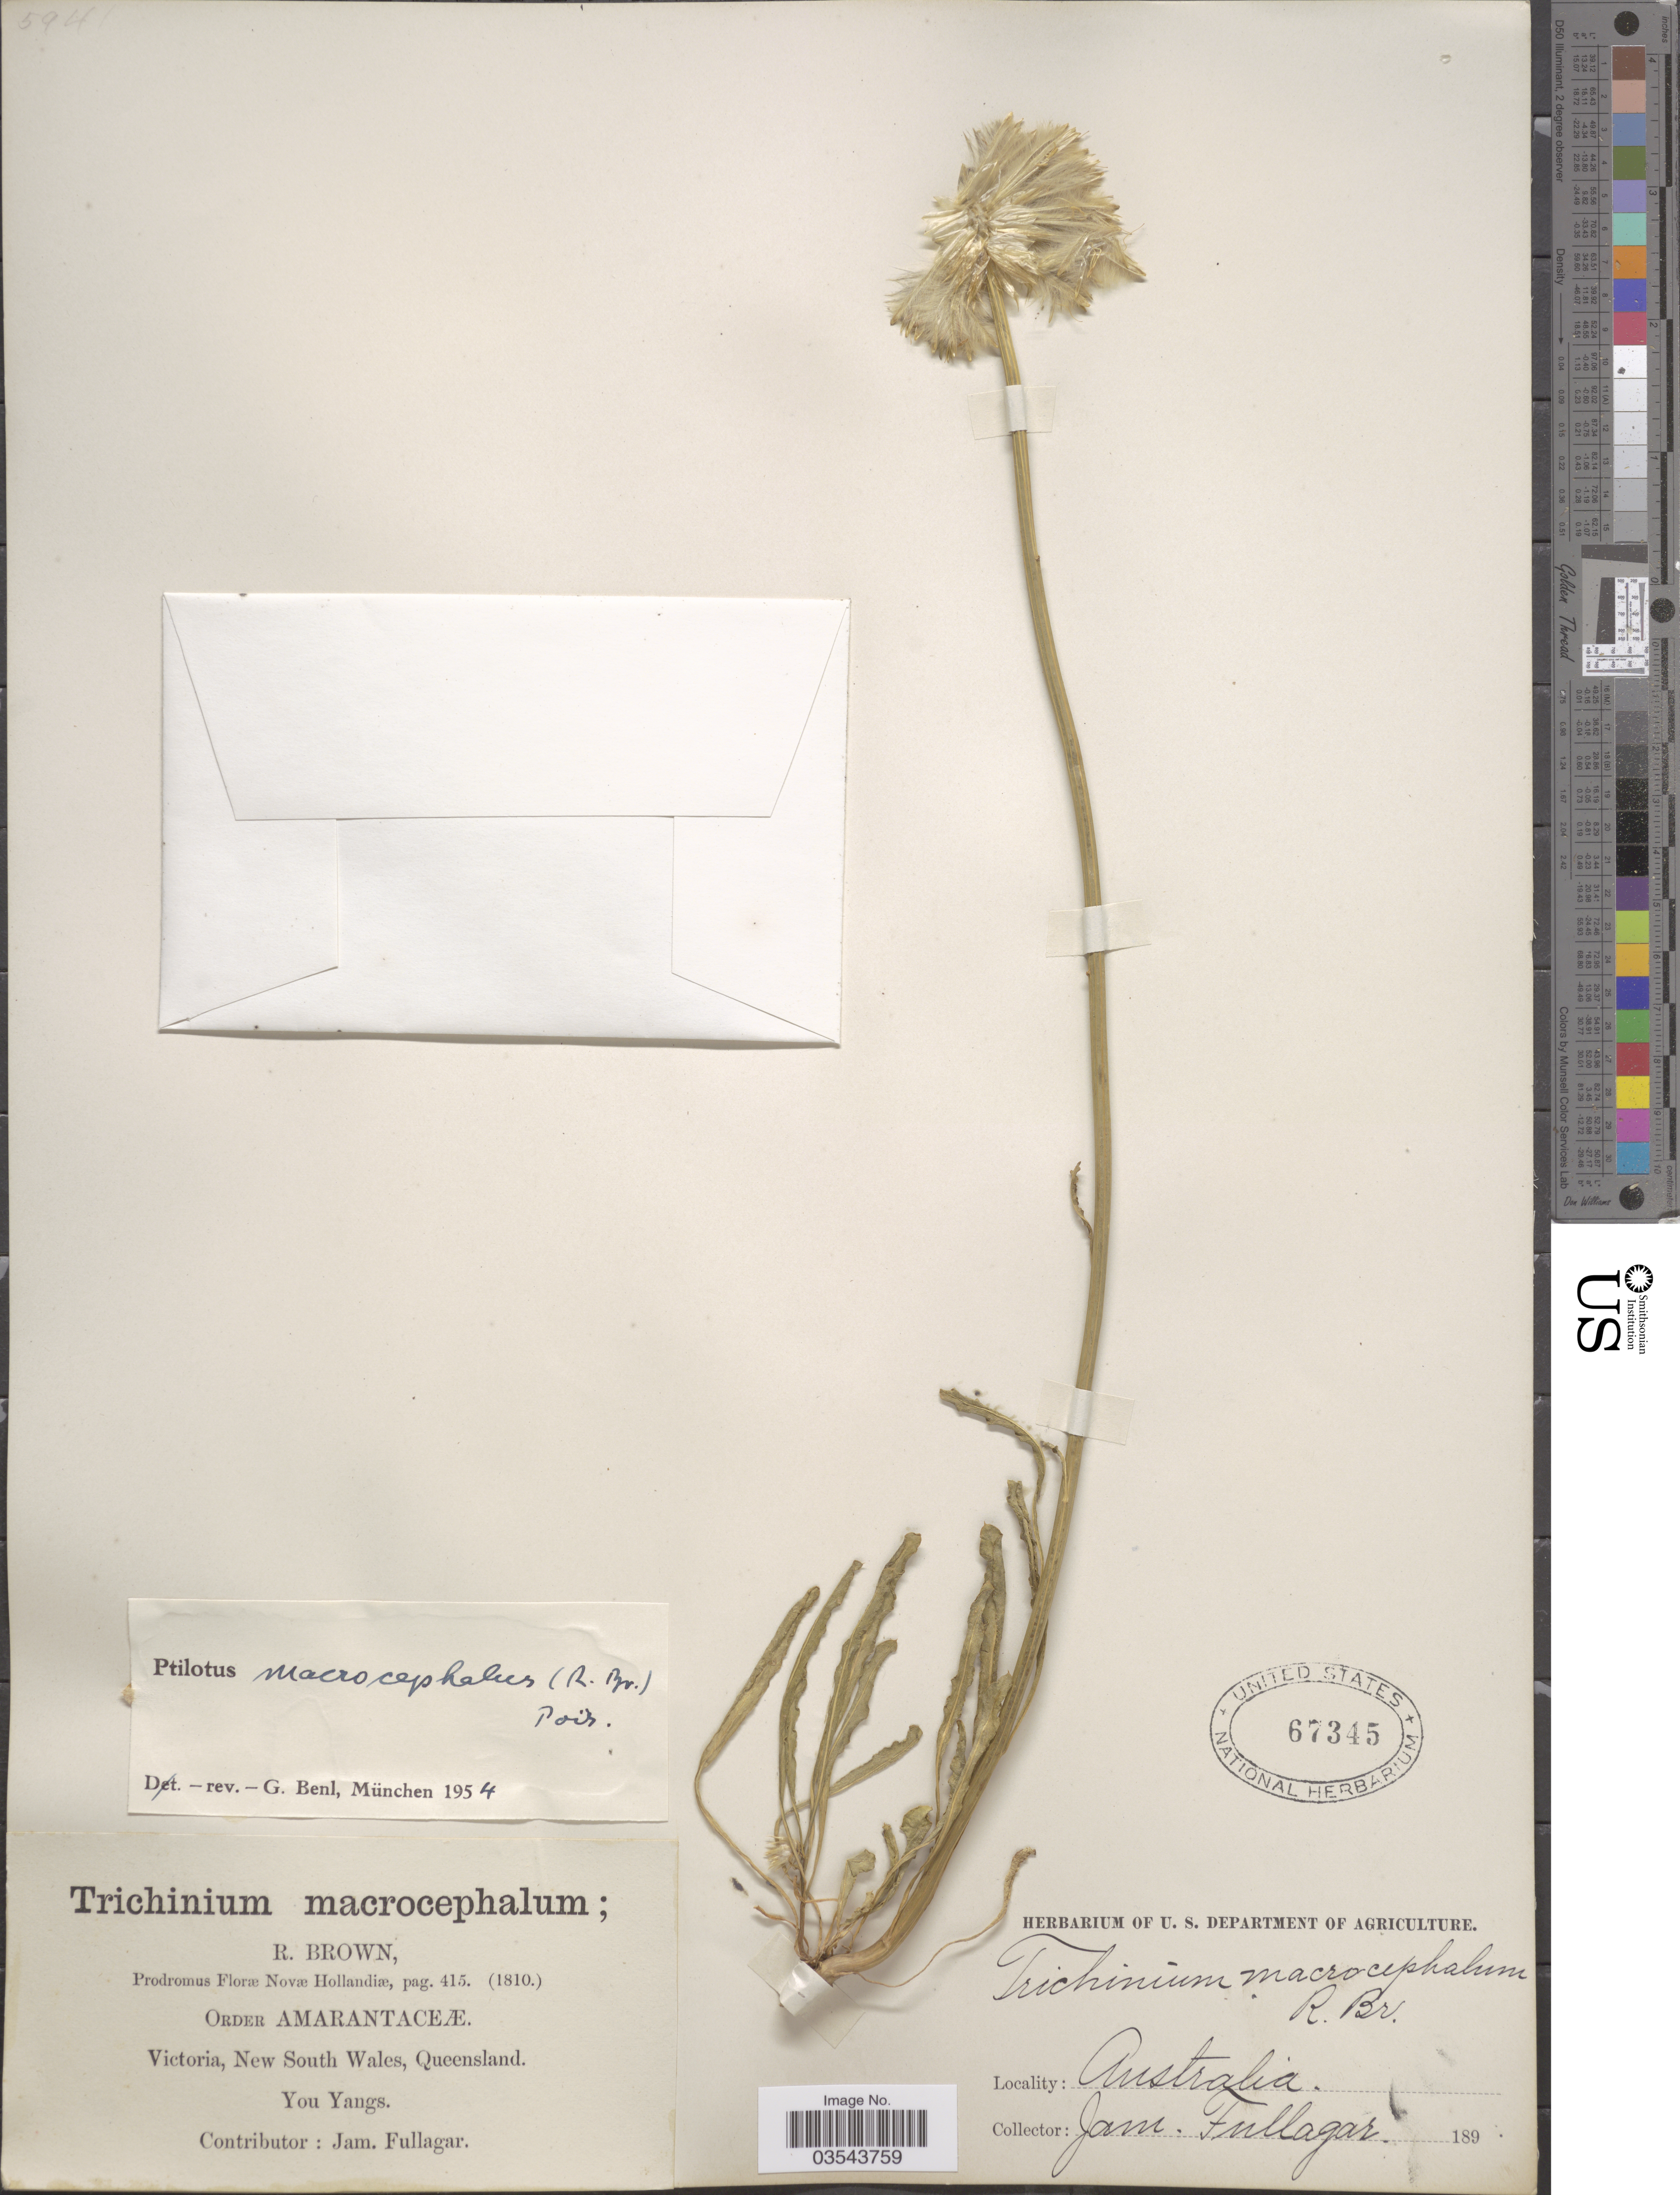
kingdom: Plantae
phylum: Tracheophyta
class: Magnoliopsida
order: Caryophyllales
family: Amaranthaceae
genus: Ptilotus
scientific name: Ptilotus macrocephalus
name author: (R. Br.) Poir.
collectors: J. Fullagar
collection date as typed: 189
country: Australia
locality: Victoria, New South Wales, Queensland. You Yangs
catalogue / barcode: US 67345